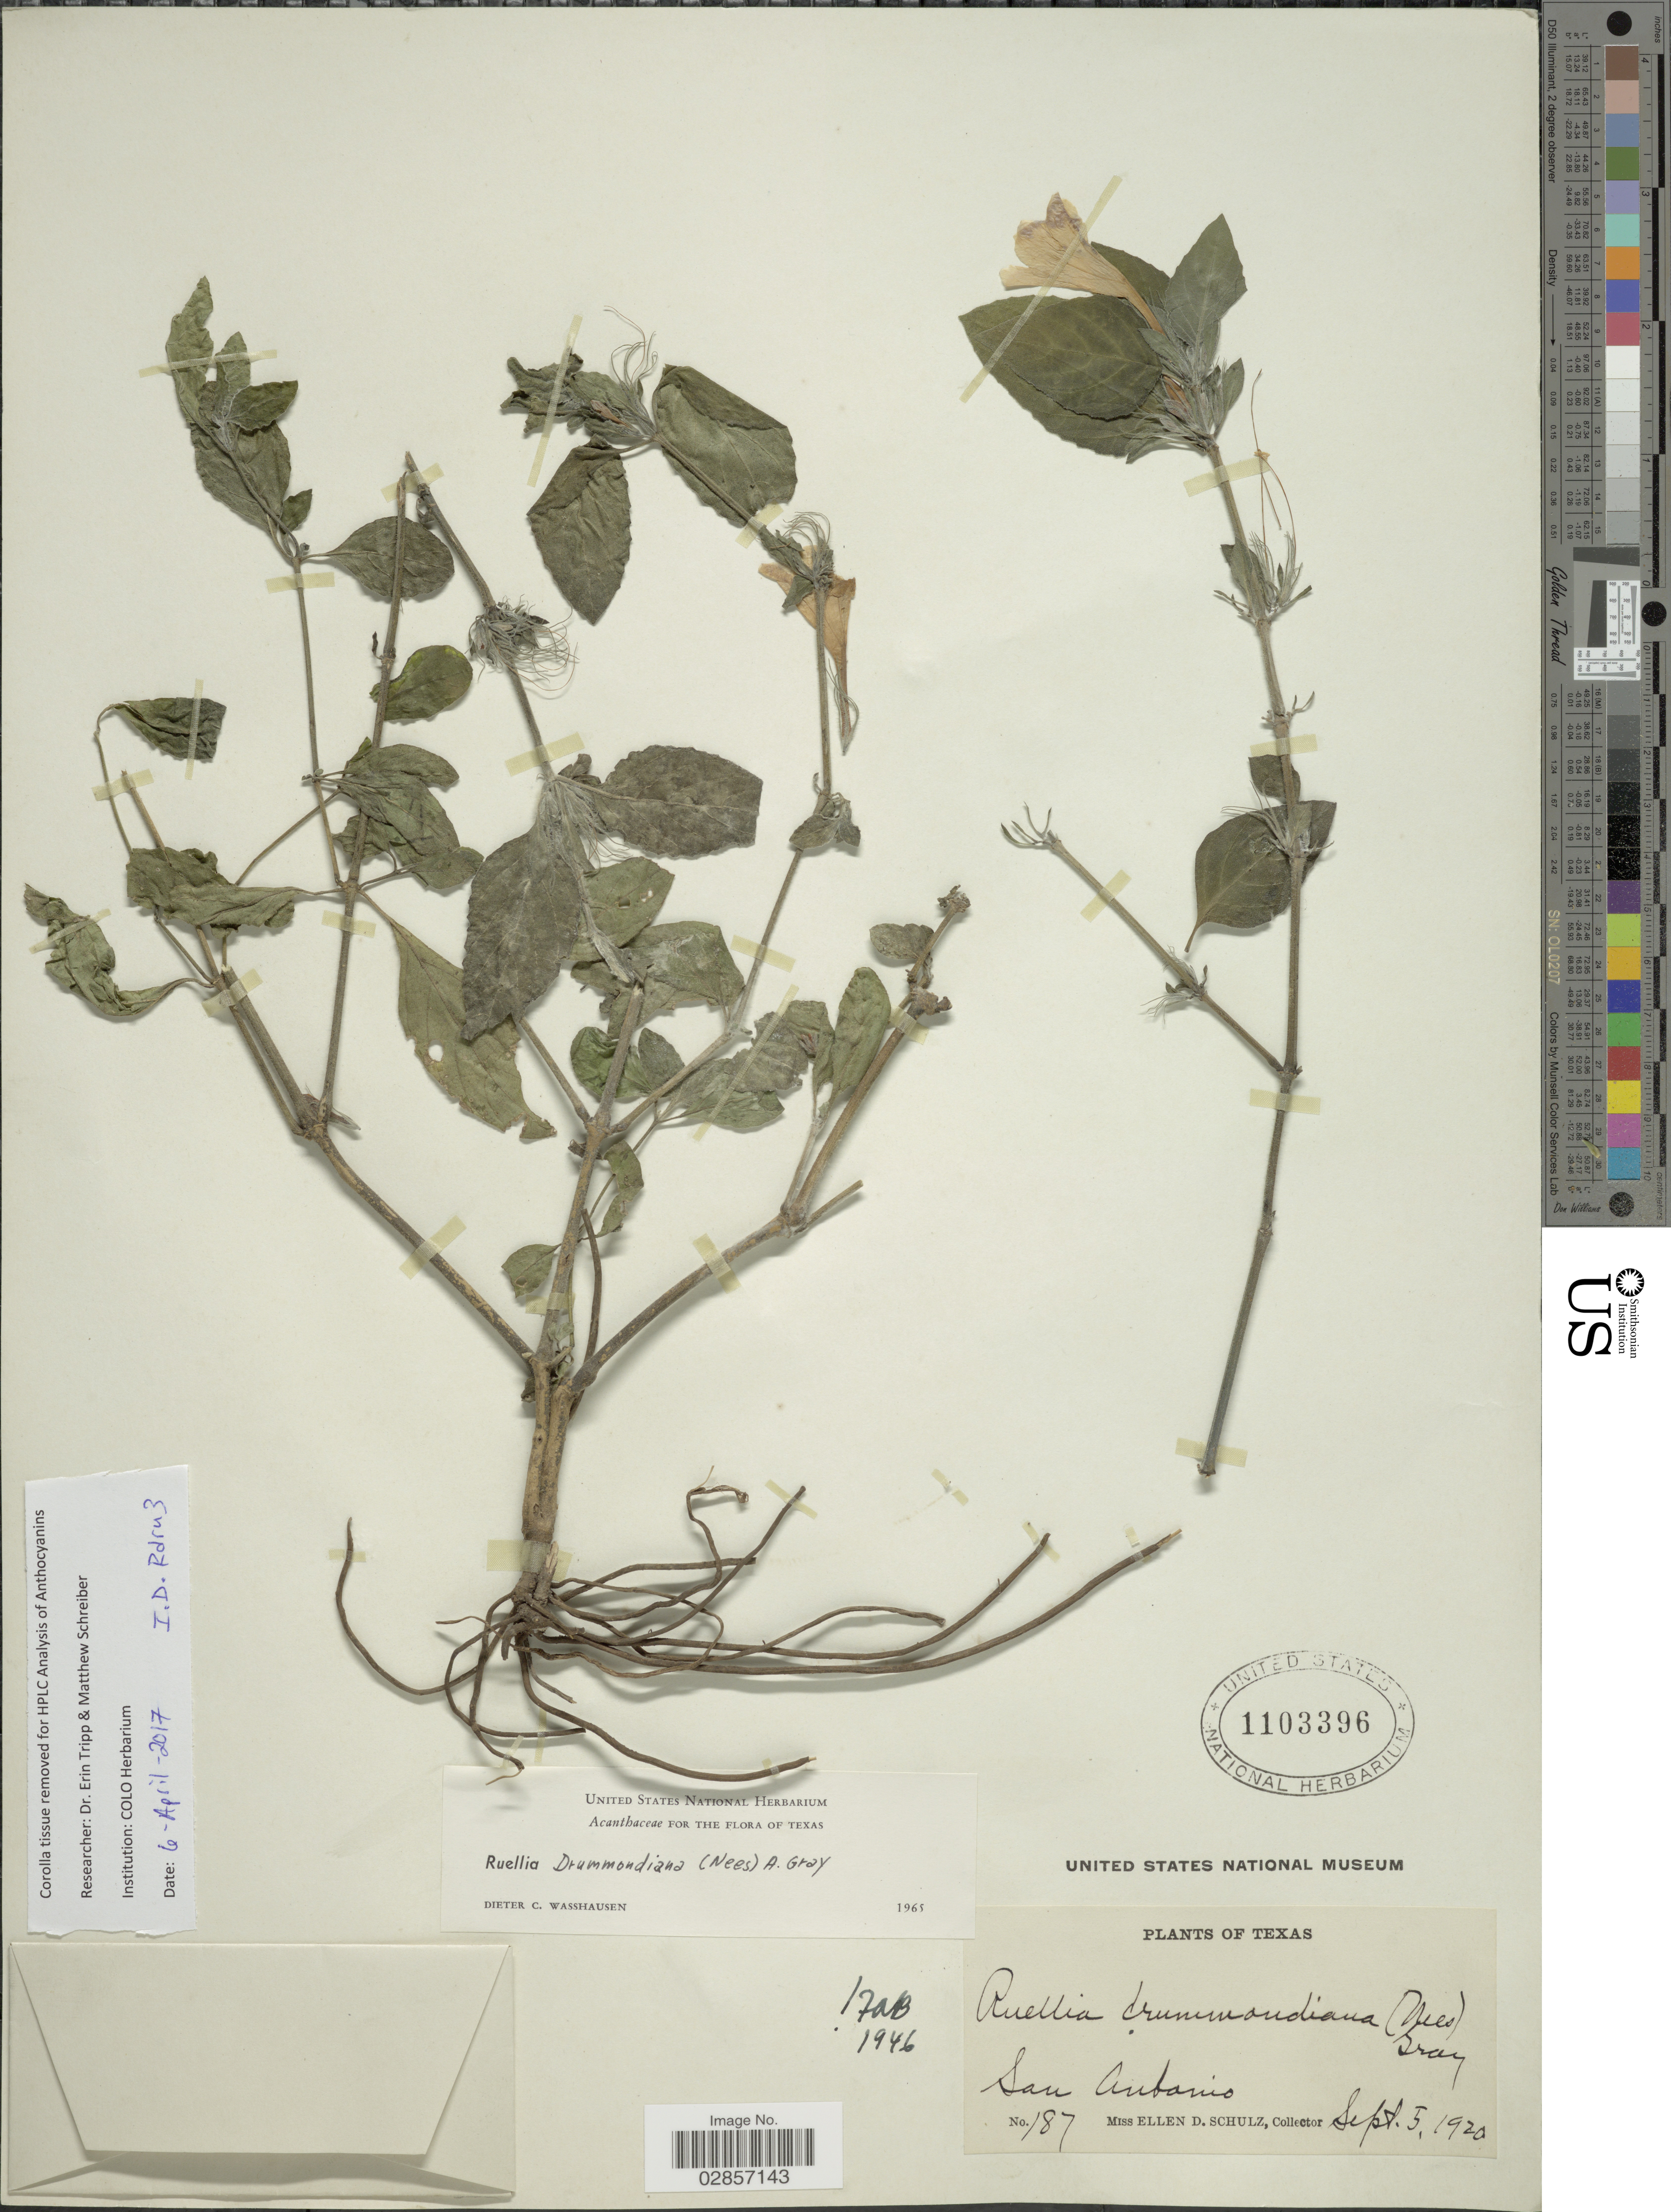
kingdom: Plantae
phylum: Tracheophyta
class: Magnoliopsida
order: Lamiales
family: Acanthaceae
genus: Ruellia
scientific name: Ruellia drummondiana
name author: (Nees) A. Gray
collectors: E. D. Schulz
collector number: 187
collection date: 1920-09-05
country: United States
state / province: Texas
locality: San Antonio.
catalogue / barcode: US 1103396